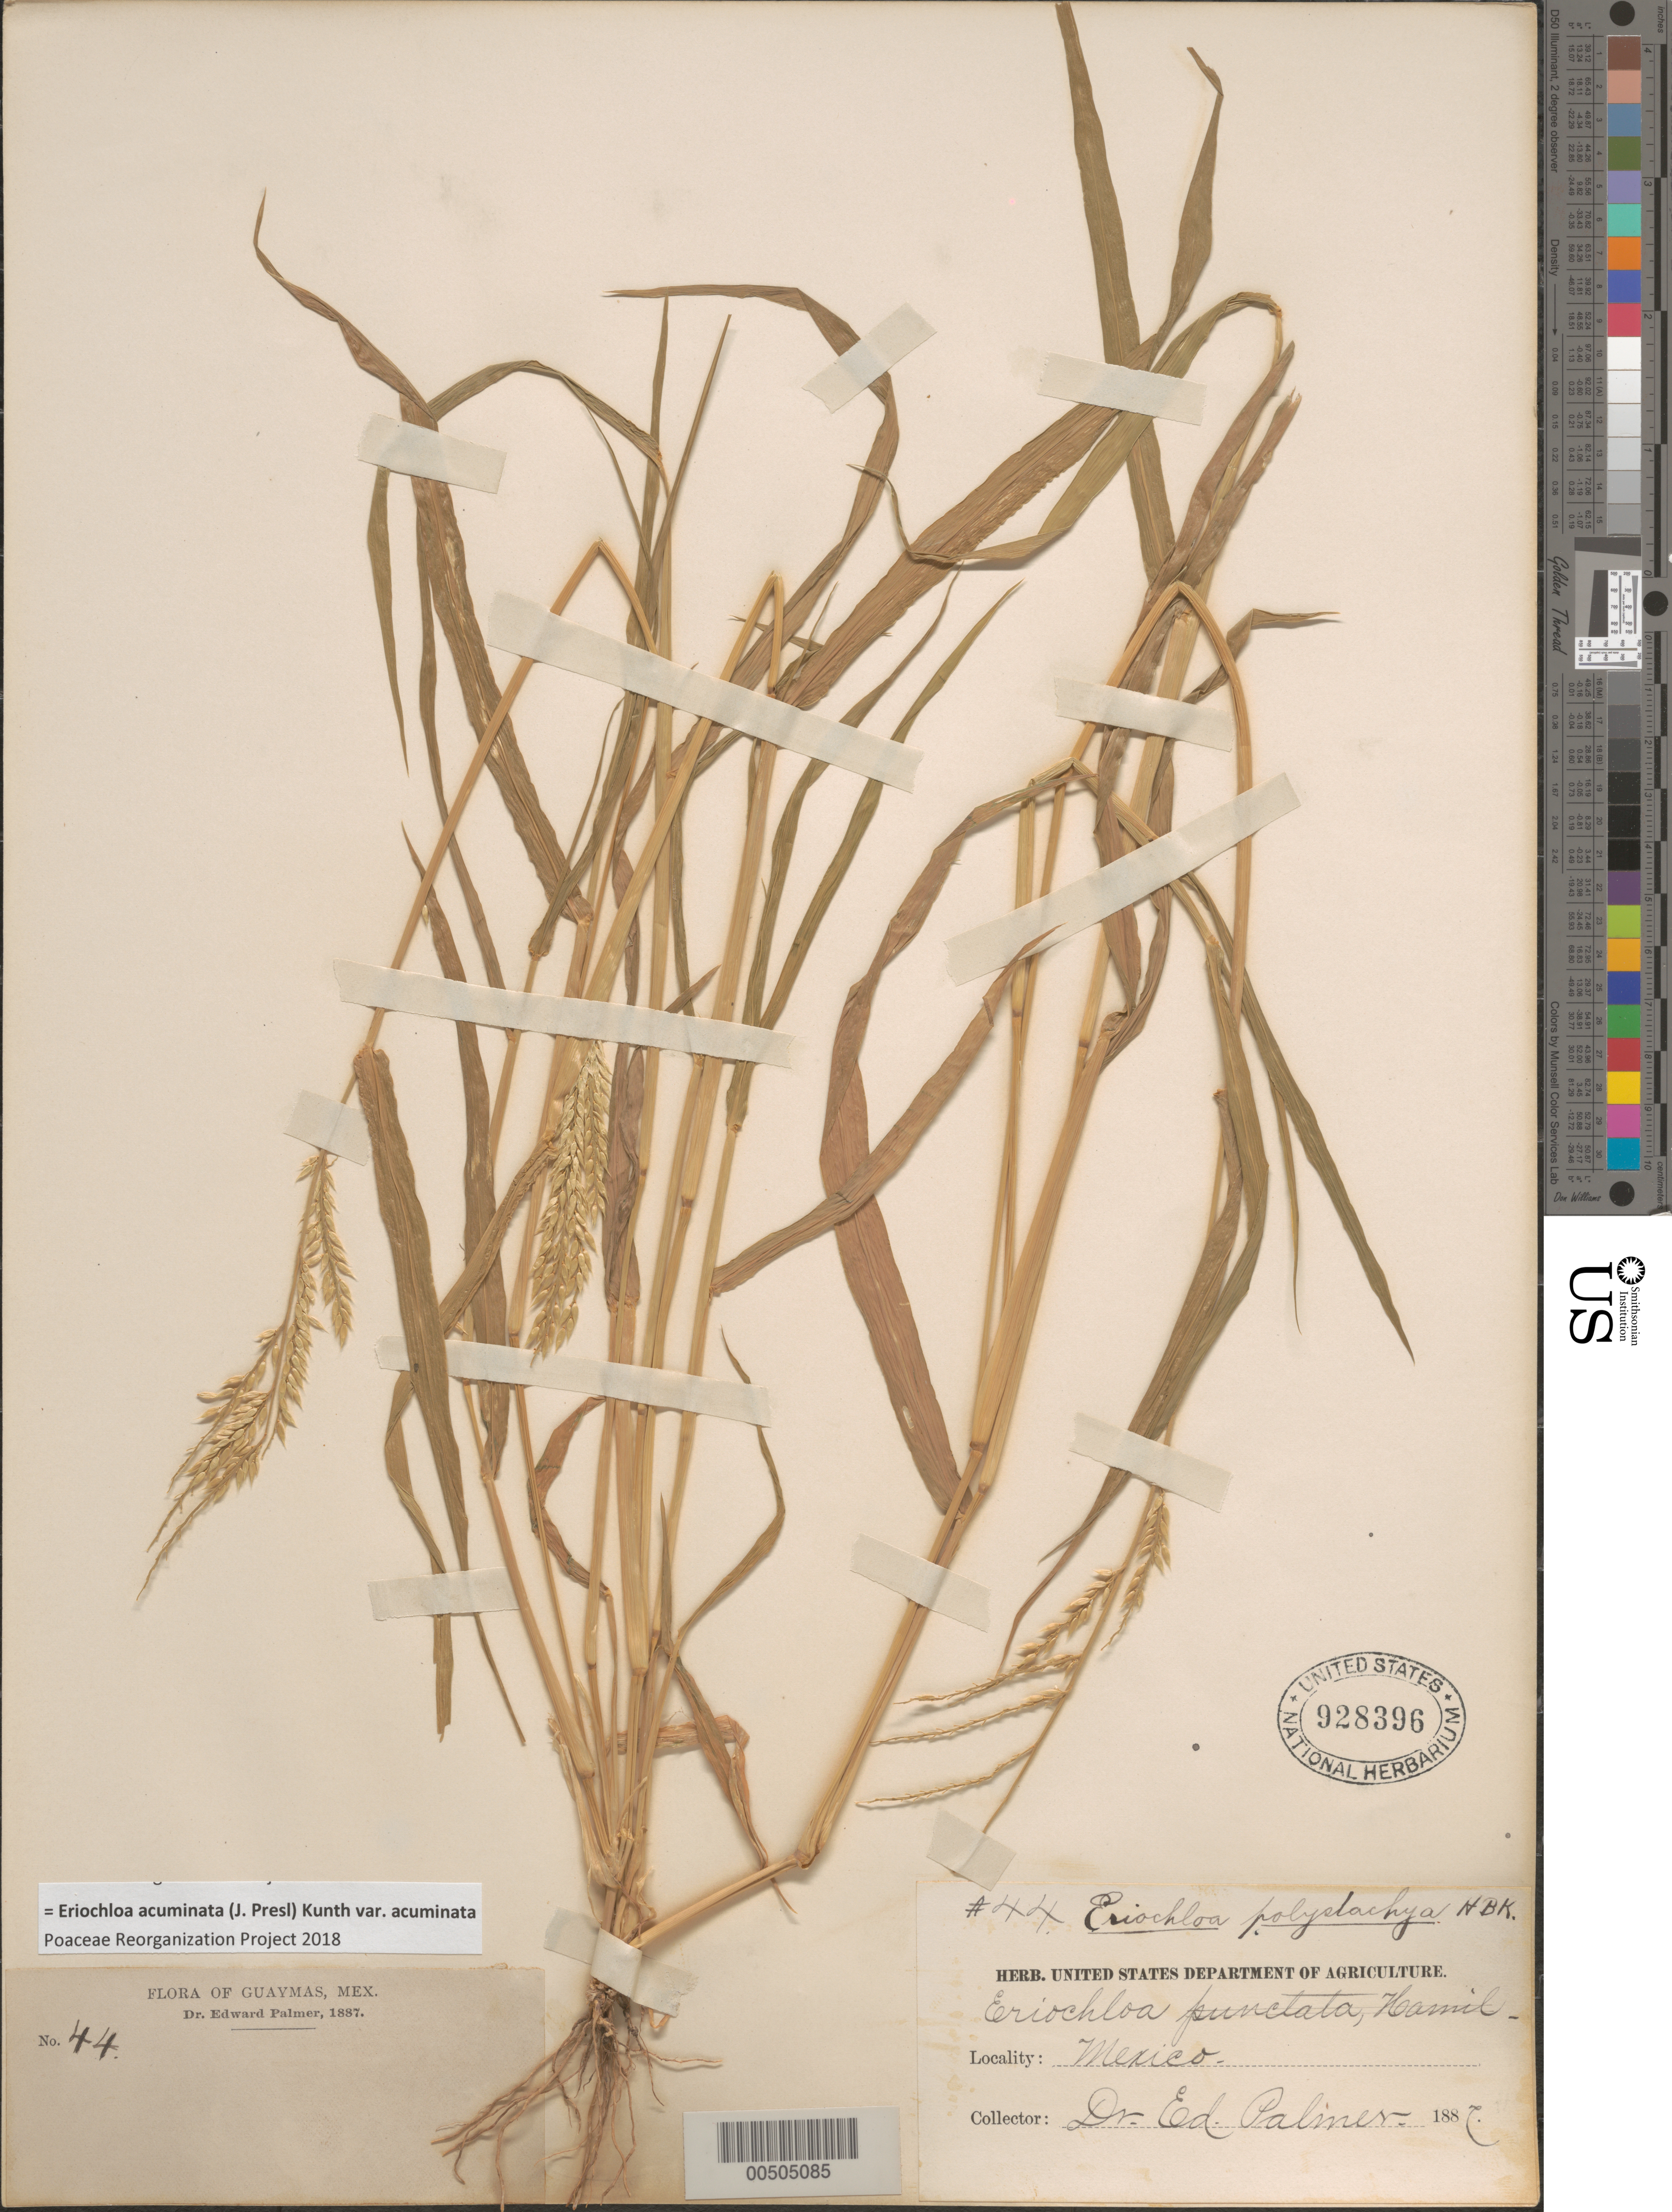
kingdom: Plantae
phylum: Tracheophyta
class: Liliopsida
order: Poales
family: Poaceae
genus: Eriochloa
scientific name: Eriochloa acuminata var. acuminata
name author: (J. Presl) Kunth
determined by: Poaceae Reorganization Project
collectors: E. Palmer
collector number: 44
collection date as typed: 1887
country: Mexico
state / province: Sonora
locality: Guaymas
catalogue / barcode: US 928396